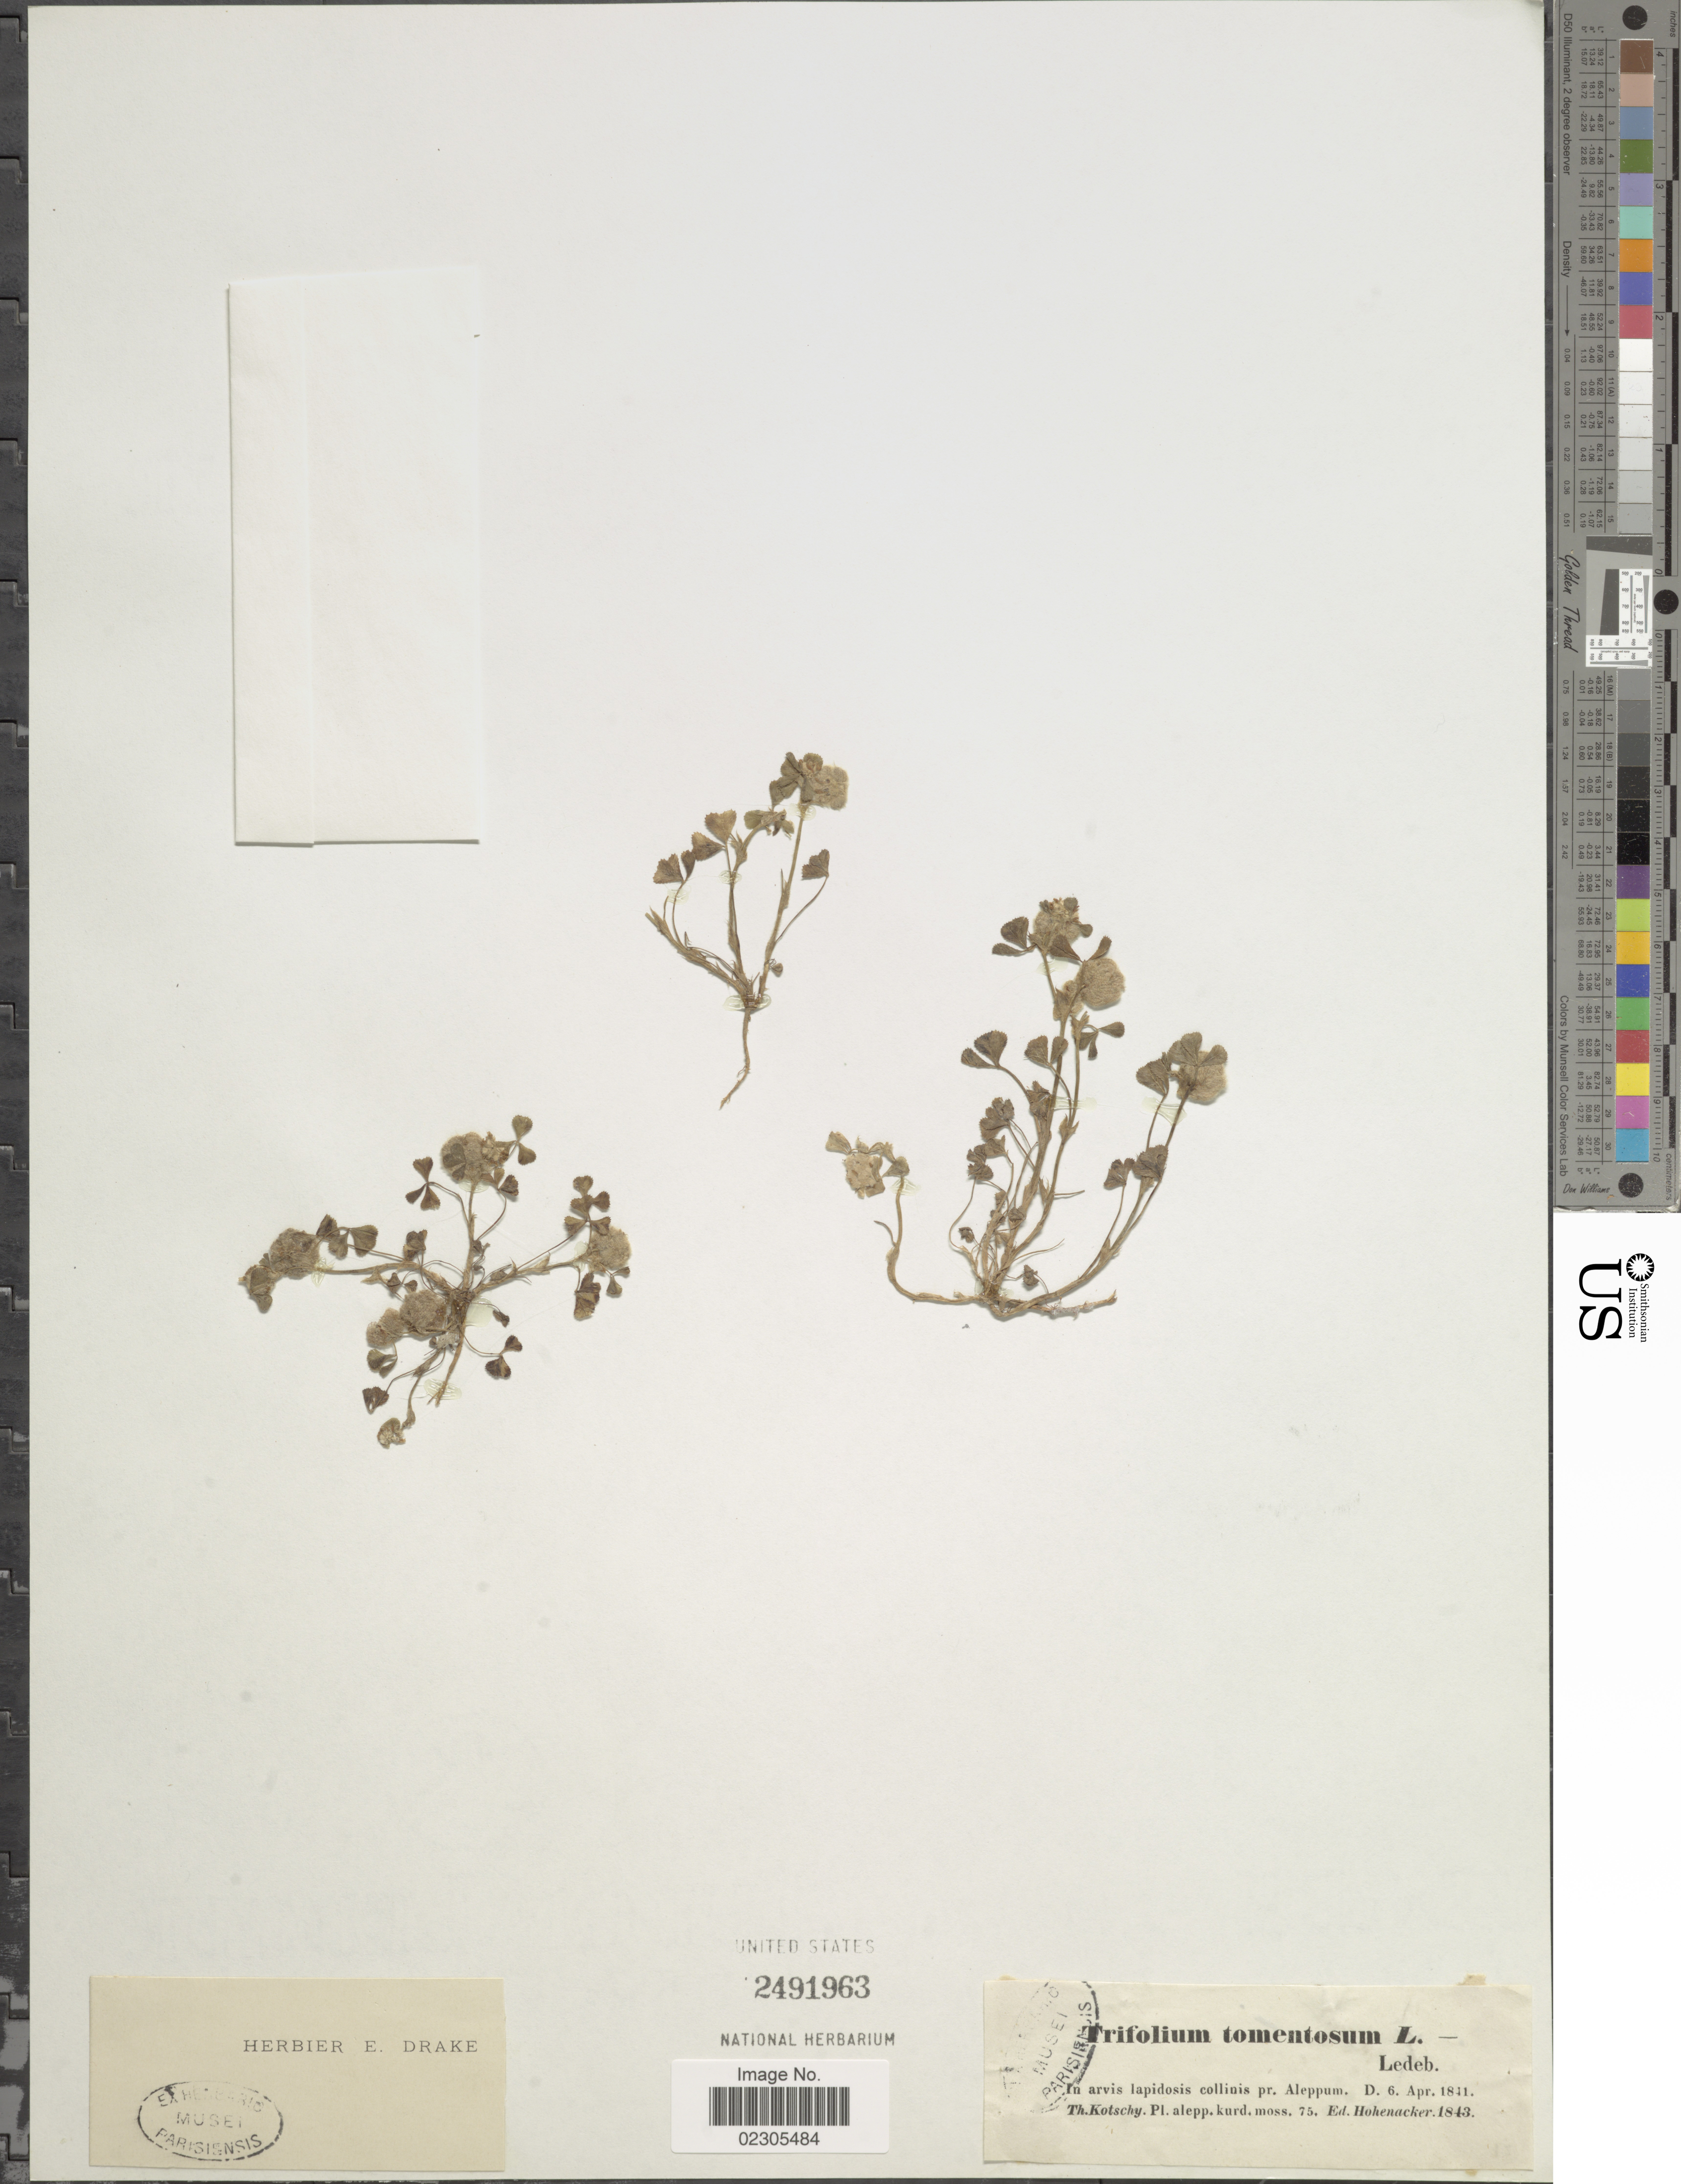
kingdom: Plantae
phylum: Tracheophyta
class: Magnoliopsida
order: Fabales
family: Fabaceae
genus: Trifolium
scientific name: Trifolium tomentosum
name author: L.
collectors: K. G. Kotschy & E. Hohenacken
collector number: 75/1843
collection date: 1841-04-06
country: Syria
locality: In arvis lapidosos collinis pr. Aleppum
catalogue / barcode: US 2491963